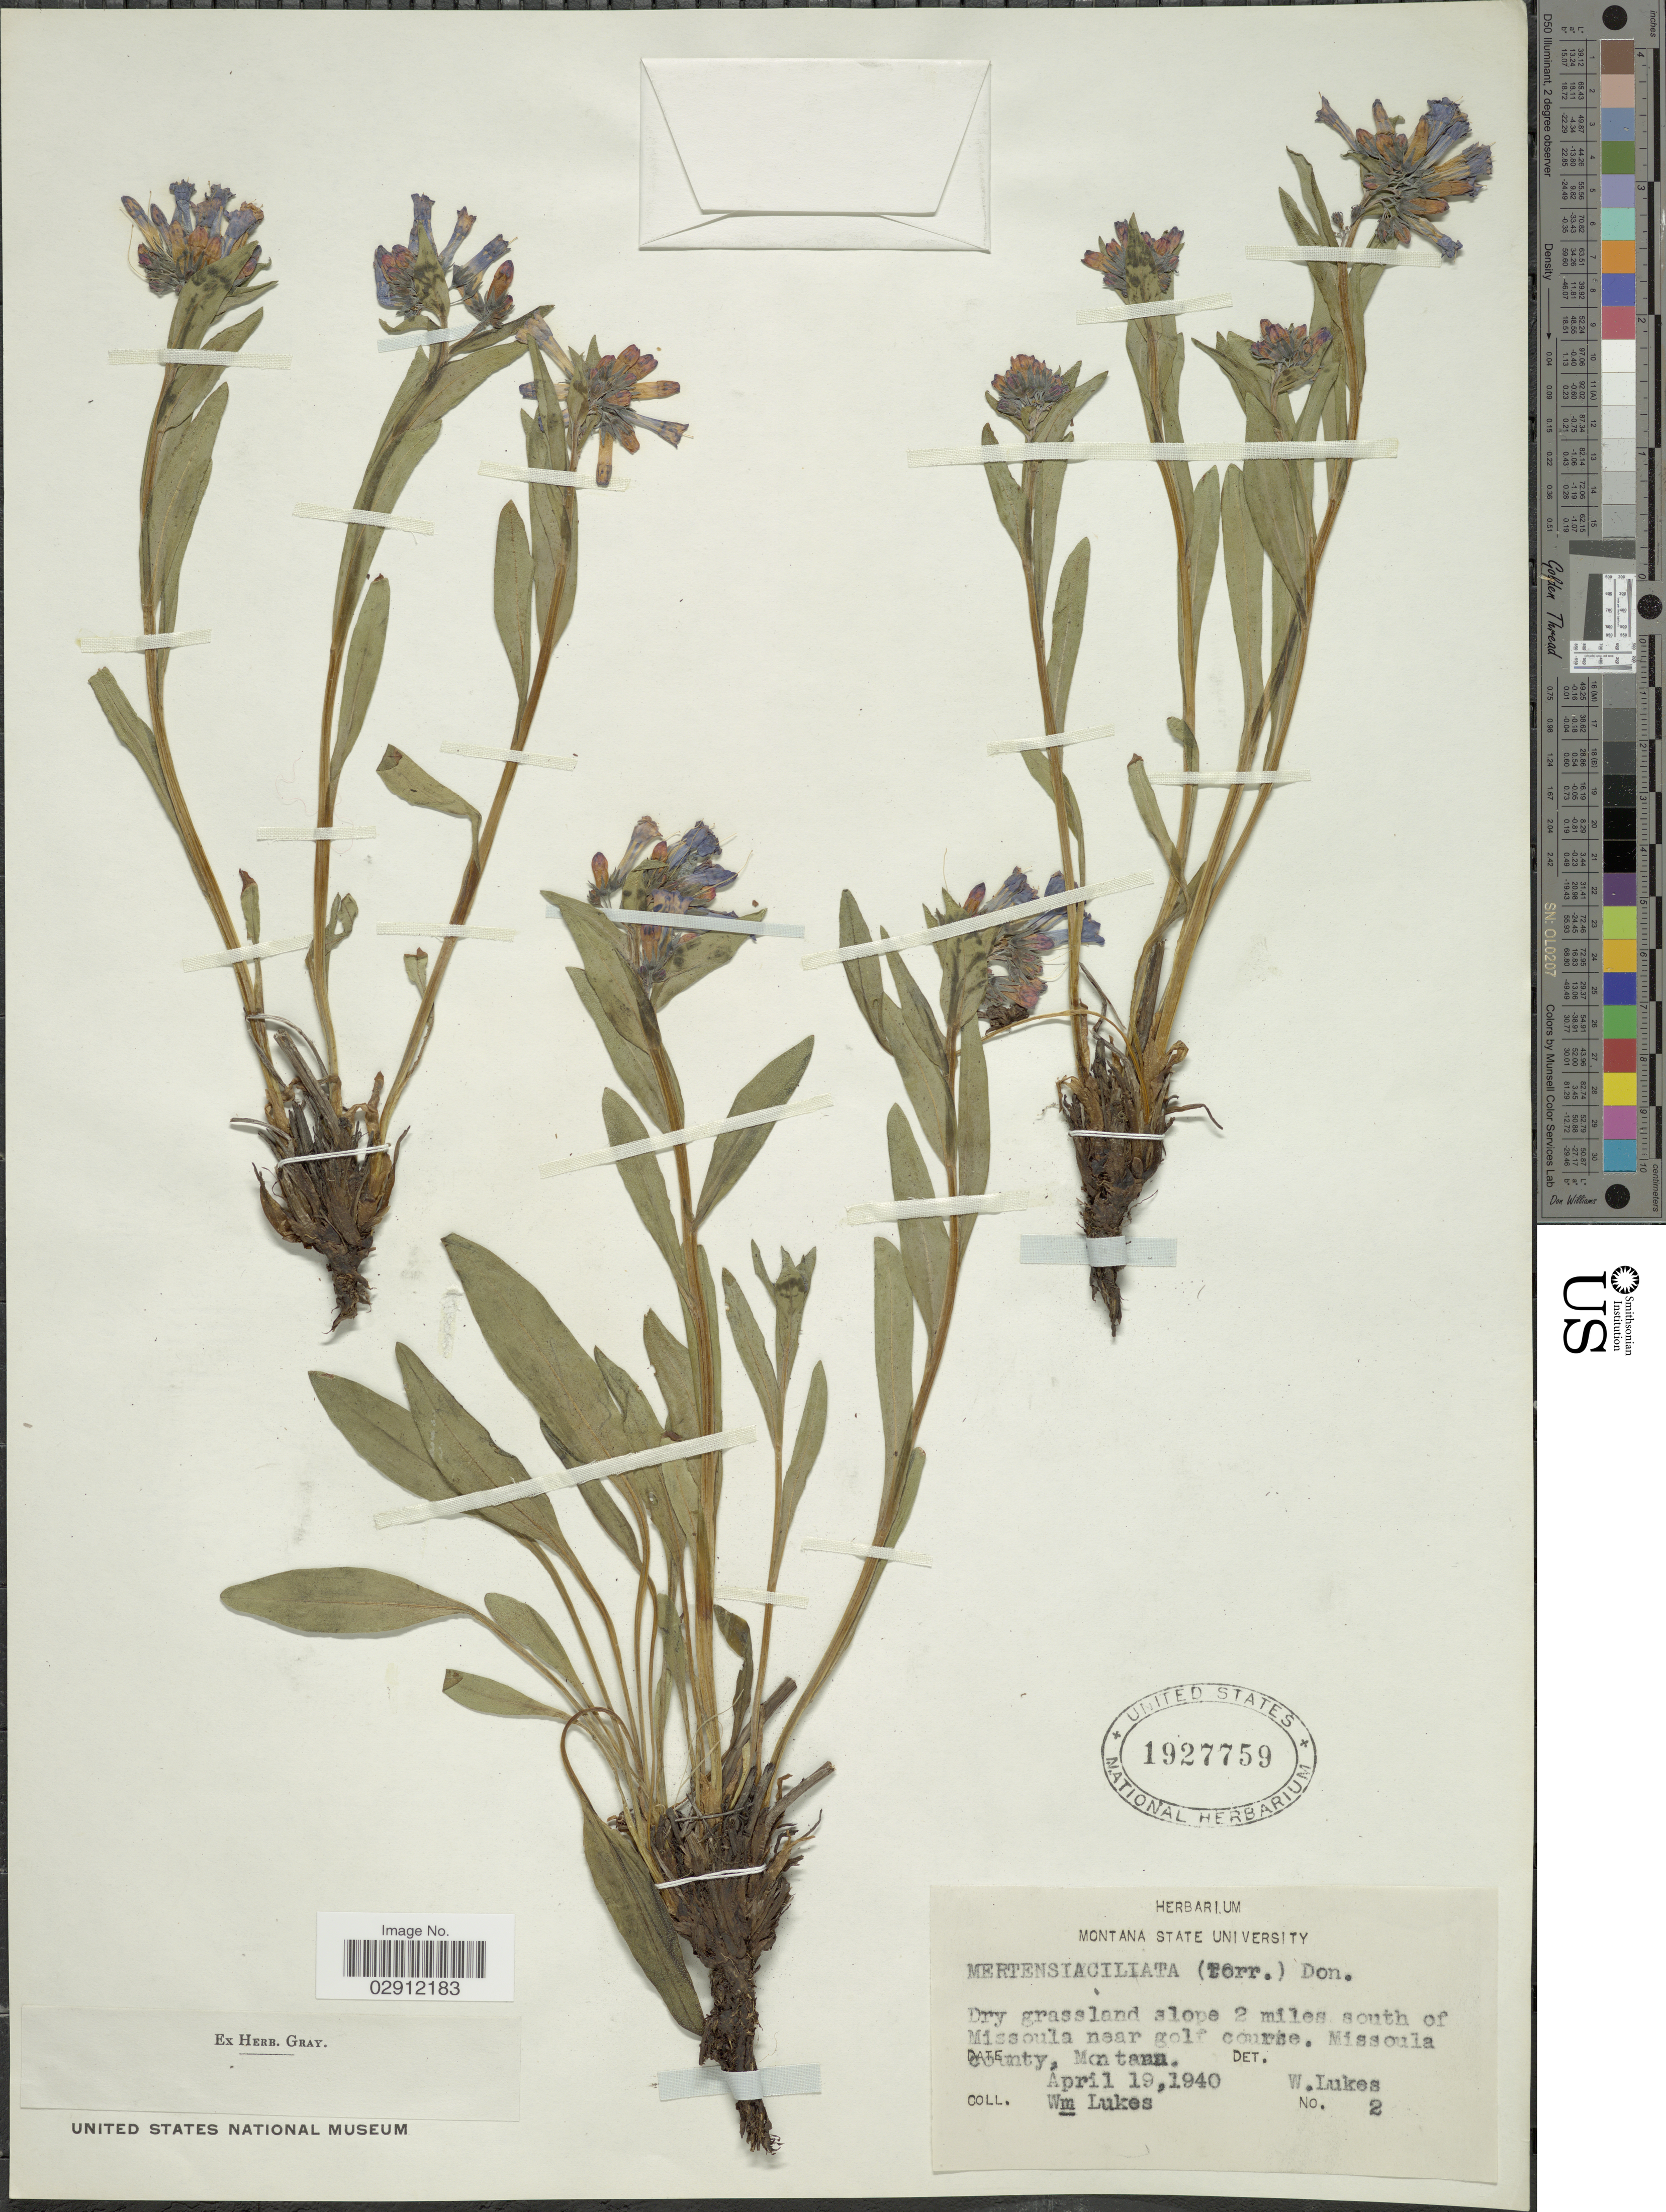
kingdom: Plantae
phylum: Tracheophyta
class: Magnoliopsida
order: Boraginales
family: Boraginaceae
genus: Mertensia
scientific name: Mertensia ciliata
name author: (James) G. Don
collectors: W. Lukes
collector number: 2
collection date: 1940-04-19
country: United States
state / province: Montana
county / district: Missoula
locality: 2 miles S of Missoula near golf course.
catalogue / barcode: US 1927759